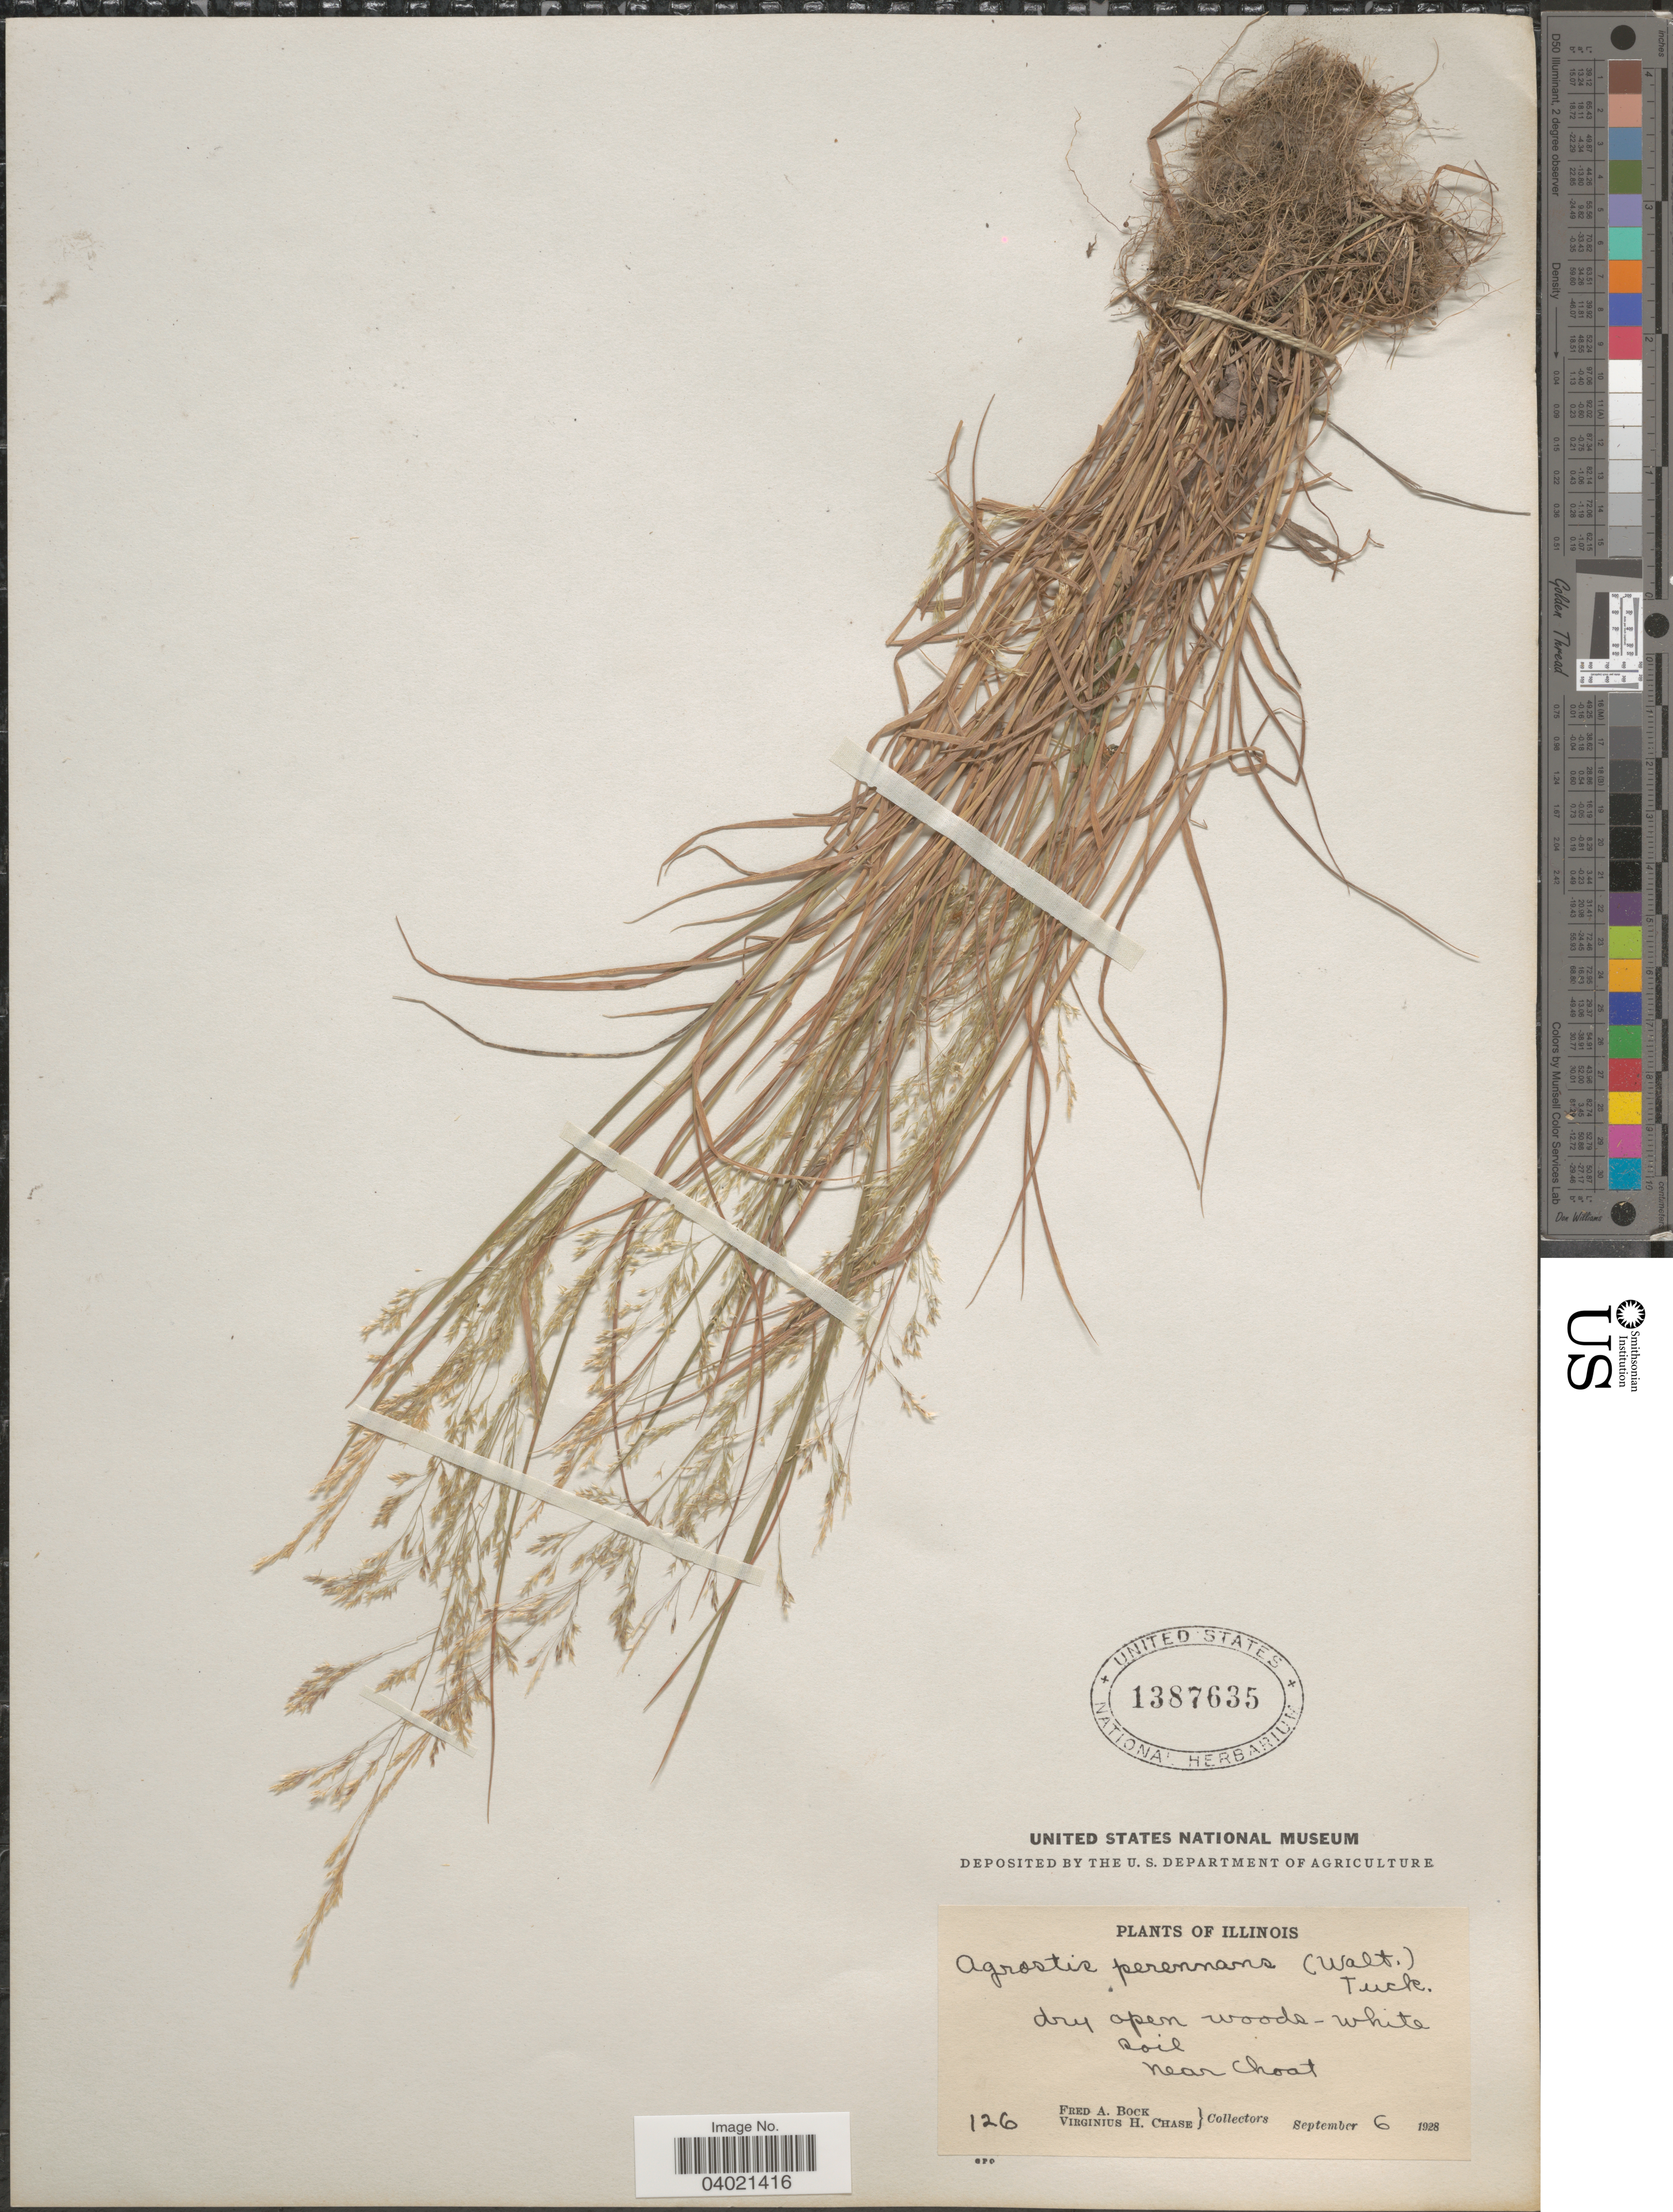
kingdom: Plantae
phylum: Tracheophyta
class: Liliopsida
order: Poales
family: Poaceae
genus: Agrostis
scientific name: Agrostis perennans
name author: (Walter) Tuck.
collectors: F. Bock & V. H. Chase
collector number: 126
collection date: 1928-09-06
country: United States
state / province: Illinois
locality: Dry open woods-white soil near Choat.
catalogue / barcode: US 1387635